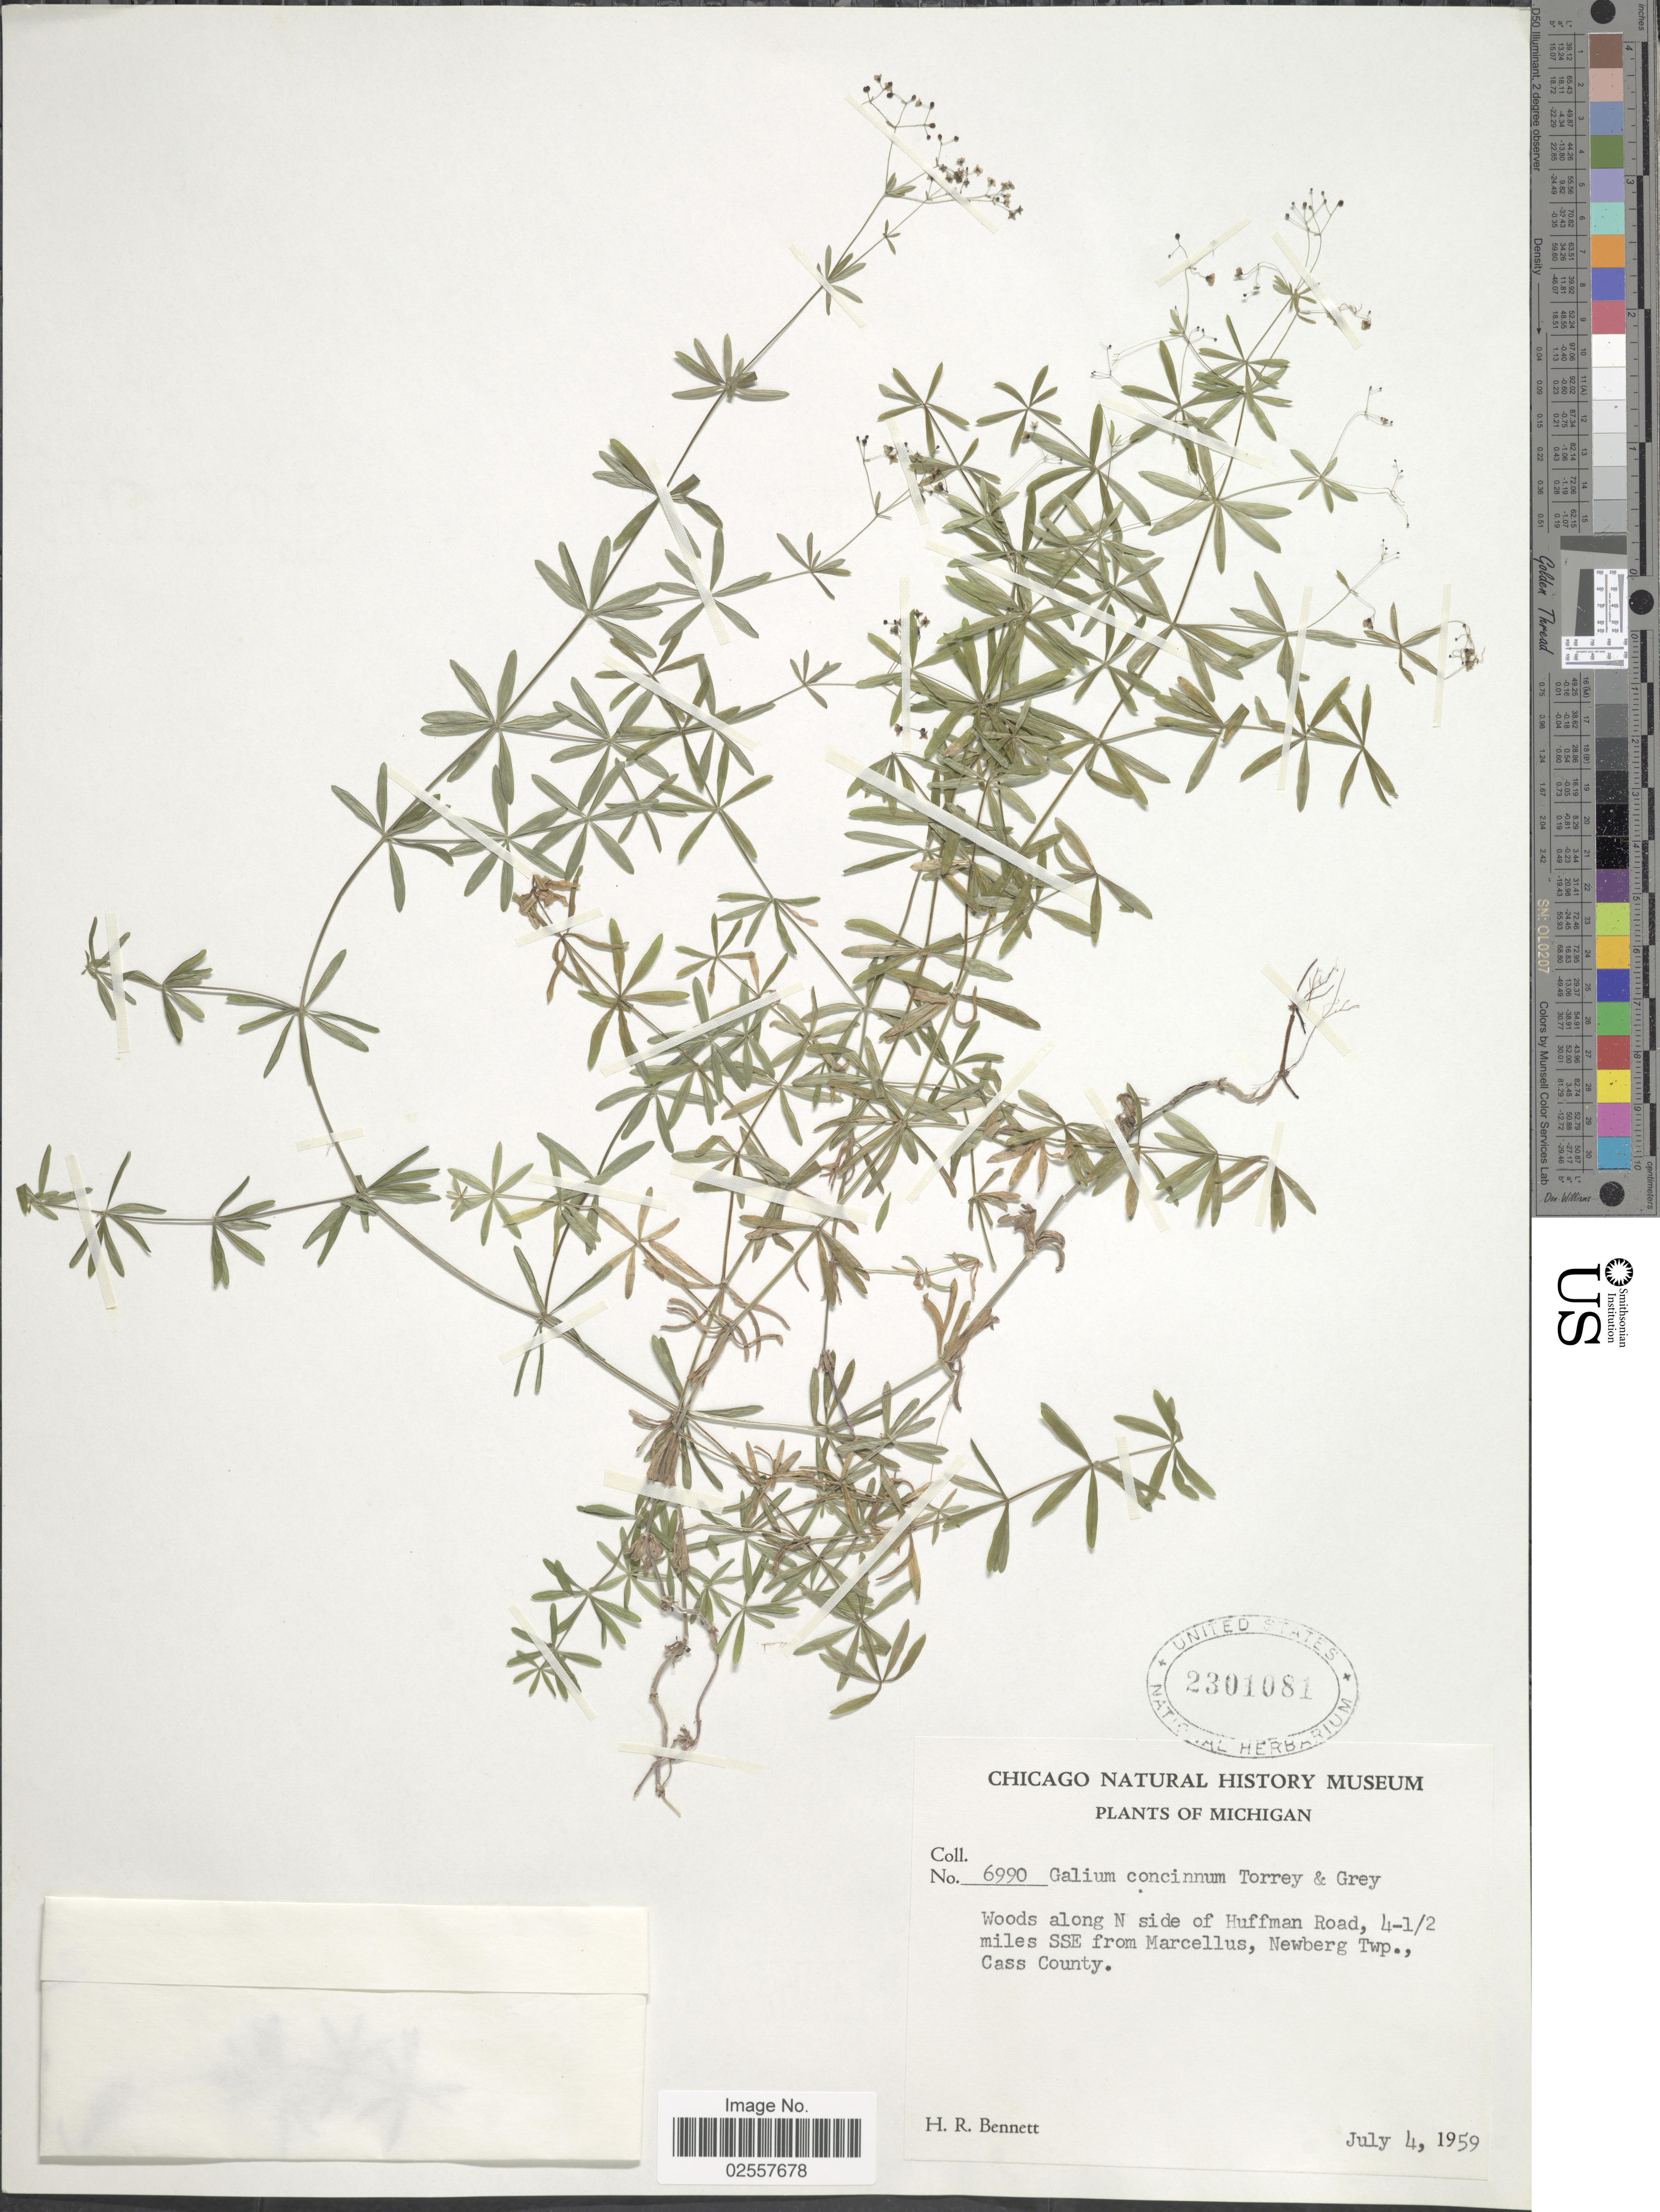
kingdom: Plantae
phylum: Tracheophyta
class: Magnoliopsida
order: Gentianales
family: Rubiaceae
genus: Galium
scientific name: Galium concinnum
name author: Torr. & A. Gray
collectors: H. R. Bennett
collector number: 6990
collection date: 1959-07-04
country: United States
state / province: Michigan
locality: Woods along N side of Huffman Road, 4-1/2 miles SSE from Marcellus, Newberg Twp., Cass County.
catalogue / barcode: US 2301081